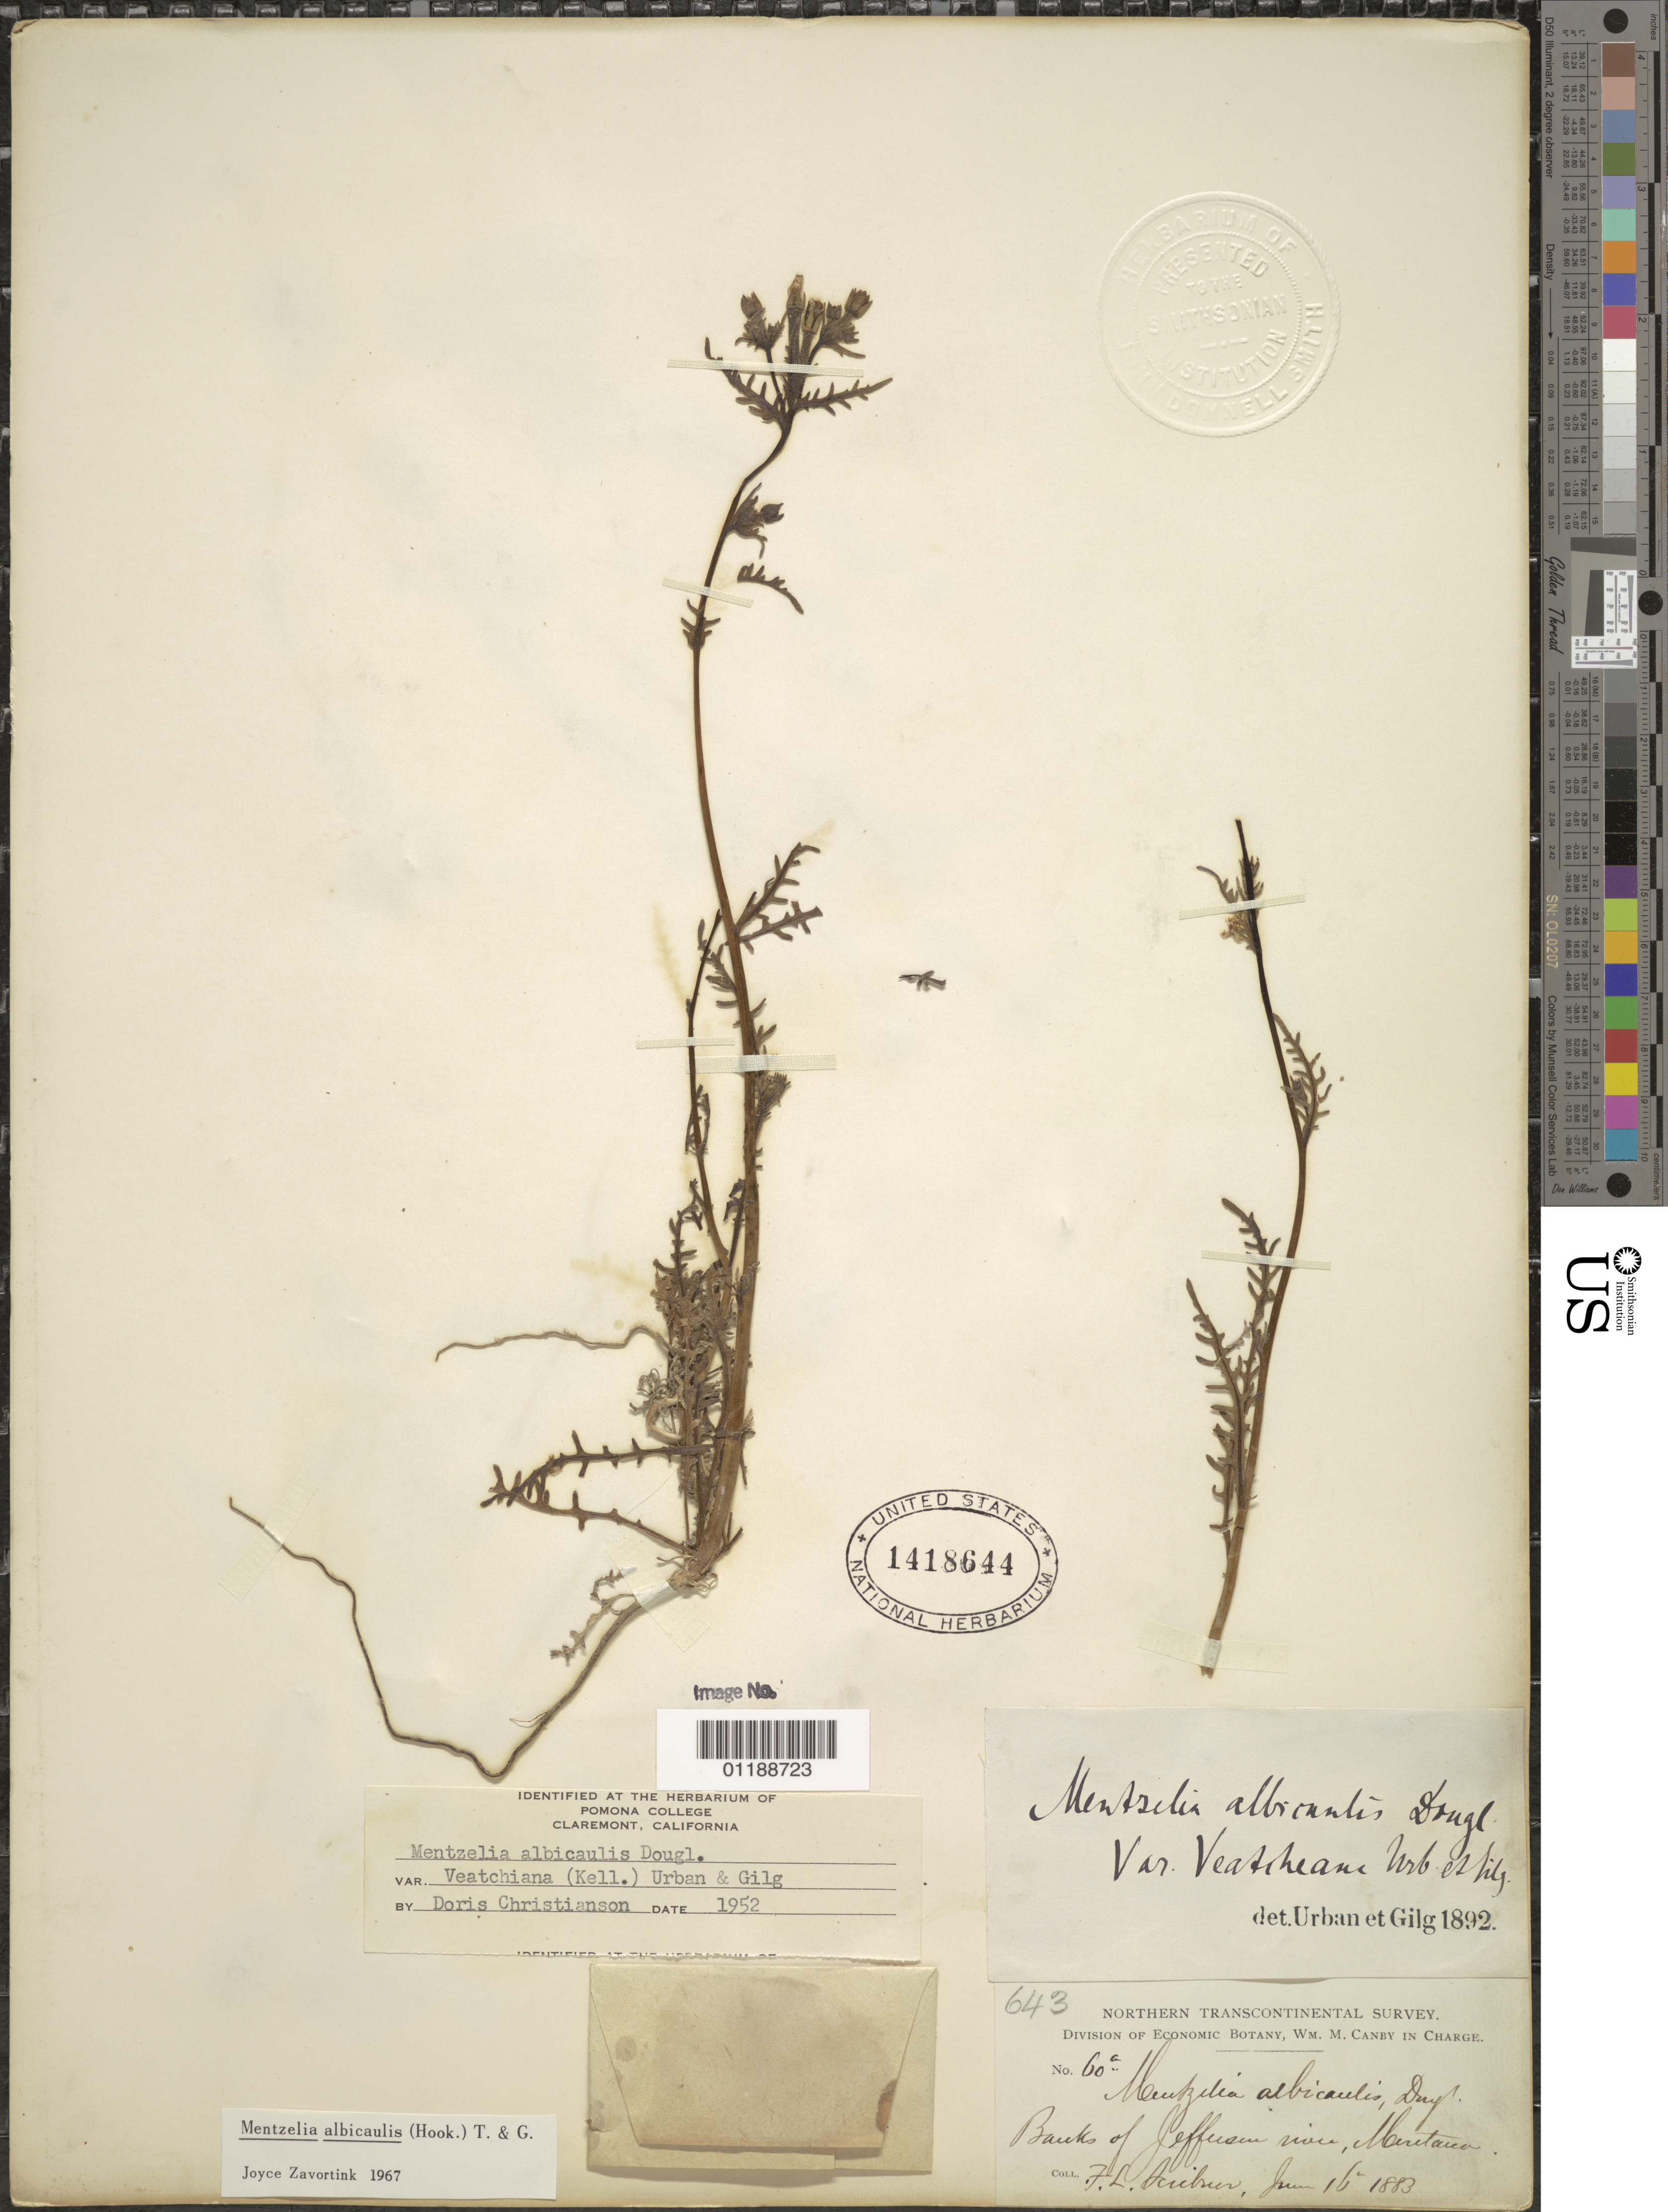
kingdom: Plantae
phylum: Tracheophyta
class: Magnoliopsida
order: Cornales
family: Loasaceae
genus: Mentzelia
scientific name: Mentzelia albicaulis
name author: (Douglas ex Hook.) Douglas ex Torr. & A. Gray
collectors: F. L. Scribner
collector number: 60 a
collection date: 1883-06-16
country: United States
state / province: Montana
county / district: Gallatin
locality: Banks of Jefferson River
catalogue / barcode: US 1418644